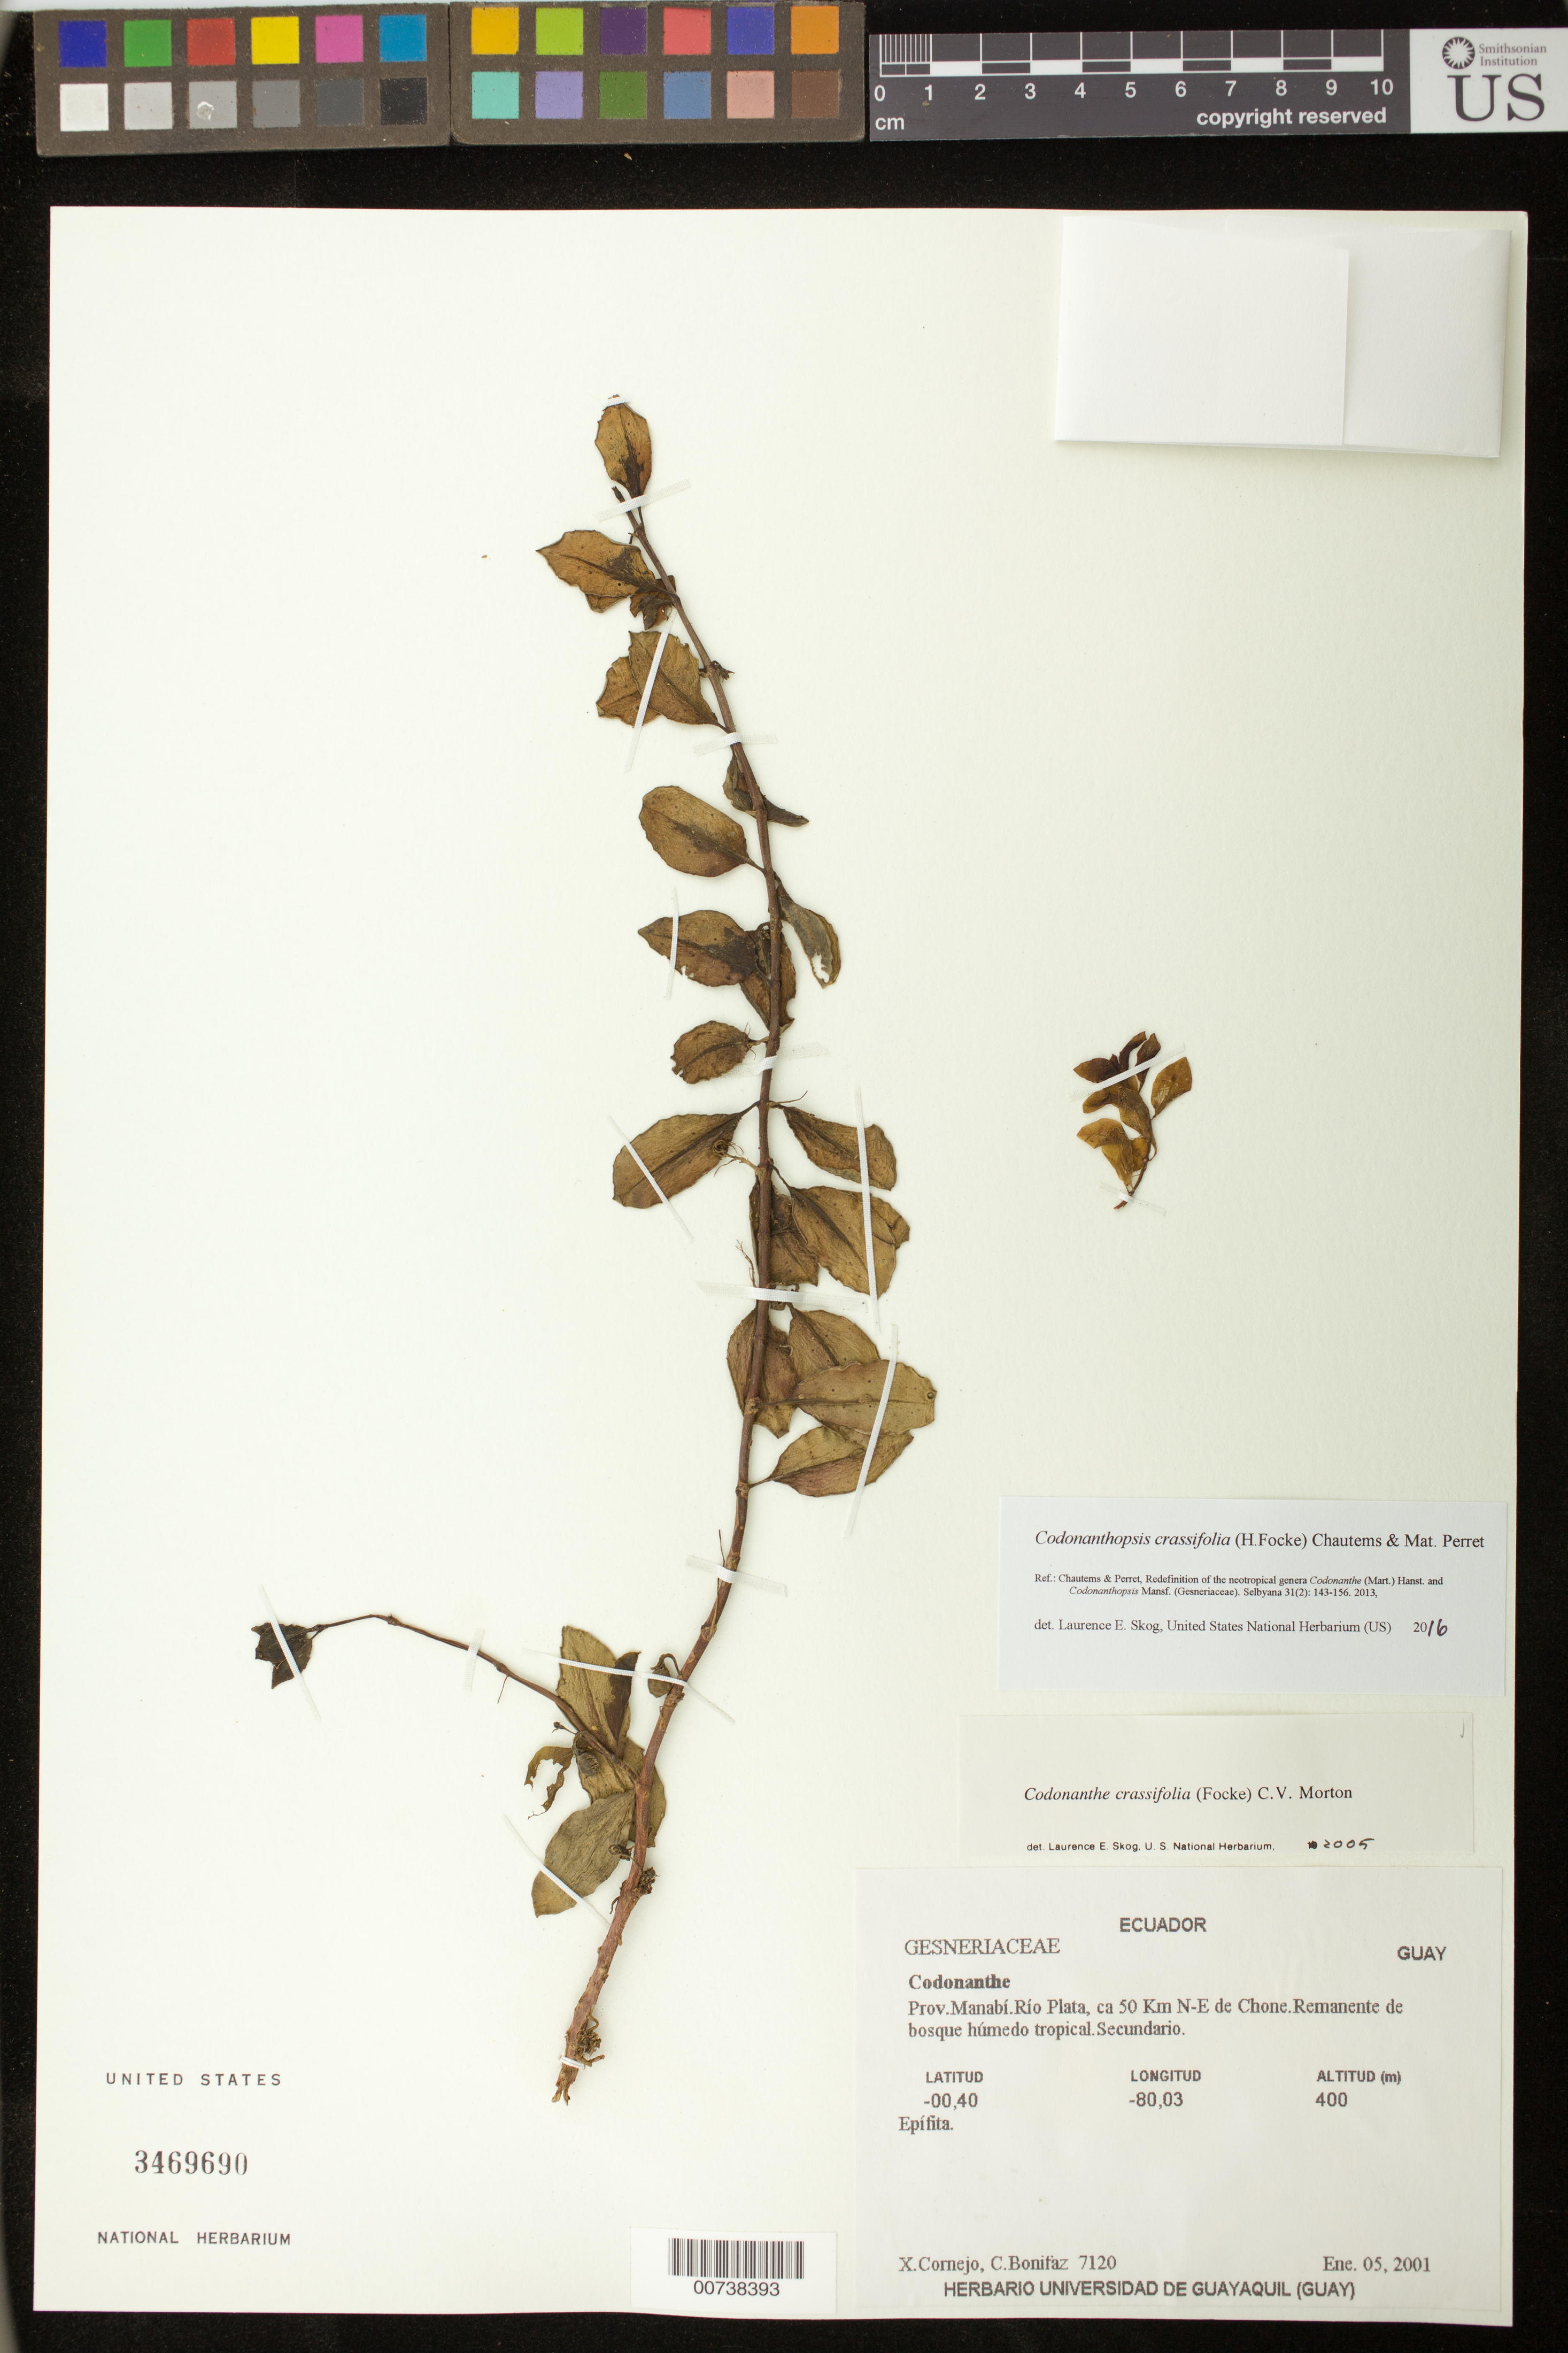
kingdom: Plantae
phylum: Tracheophyta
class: Magnoliopsida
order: Lamiales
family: Gesneriaceae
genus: Codonanthopsis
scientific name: Codonanthopsis crassifolia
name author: (H. Focke) Chautems & Mat.Perret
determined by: Skog, Laurence E.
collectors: X. F. Cornejo & C. Bonifaz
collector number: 7120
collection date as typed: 05 Jan 2001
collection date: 2001-01-05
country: Ecuador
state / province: Manabí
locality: Prov. Manabí. Río Plata, ca. 50 km N-E de Chone.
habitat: Remanente de bosque húmedo tropical. Secundario.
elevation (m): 400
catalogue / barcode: US 3469690